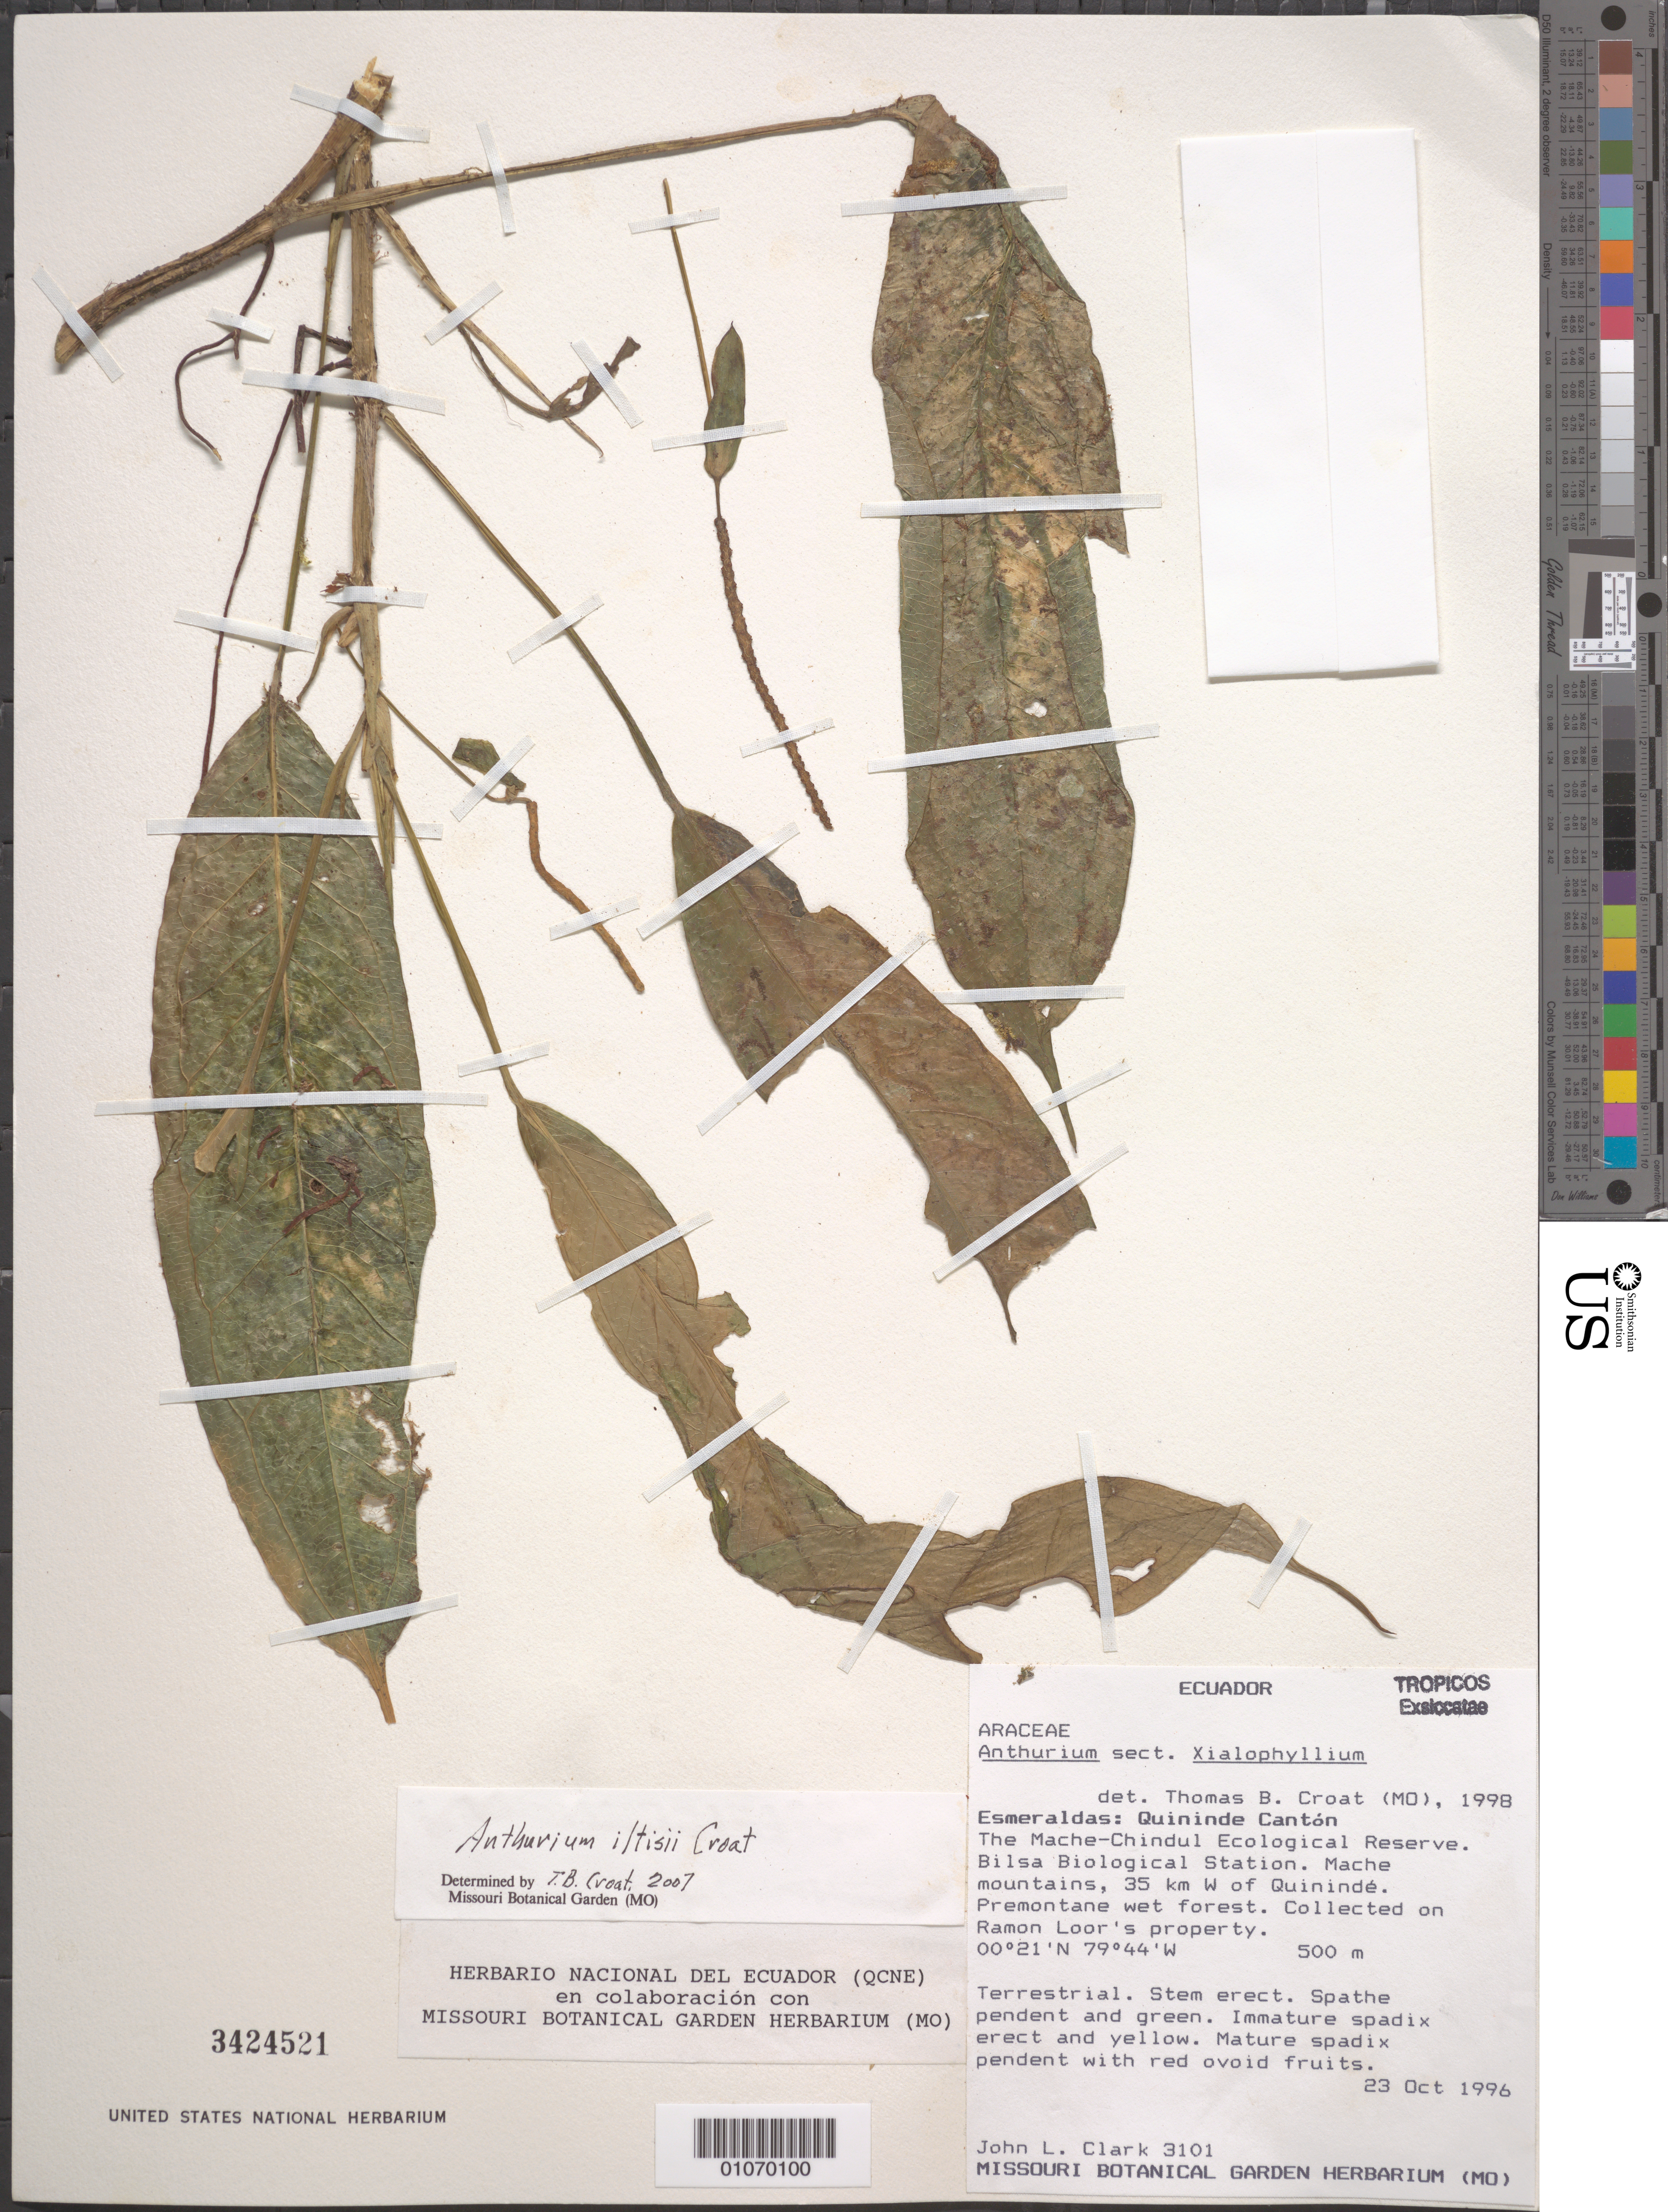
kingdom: Plantae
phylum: Tracheophyta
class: Liliopsida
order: Alismatales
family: Araceae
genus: Anthurium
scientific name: Anthurium iltisii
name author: Croat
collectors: J. L. Clark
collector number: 3101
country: Ecuador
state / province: Esmeraldas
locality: Quininde Canton, The Mache-Chindul Ecological Reserve, Bilsa Biological Station, W of Quininde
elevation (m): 500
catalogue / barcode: US 3424521